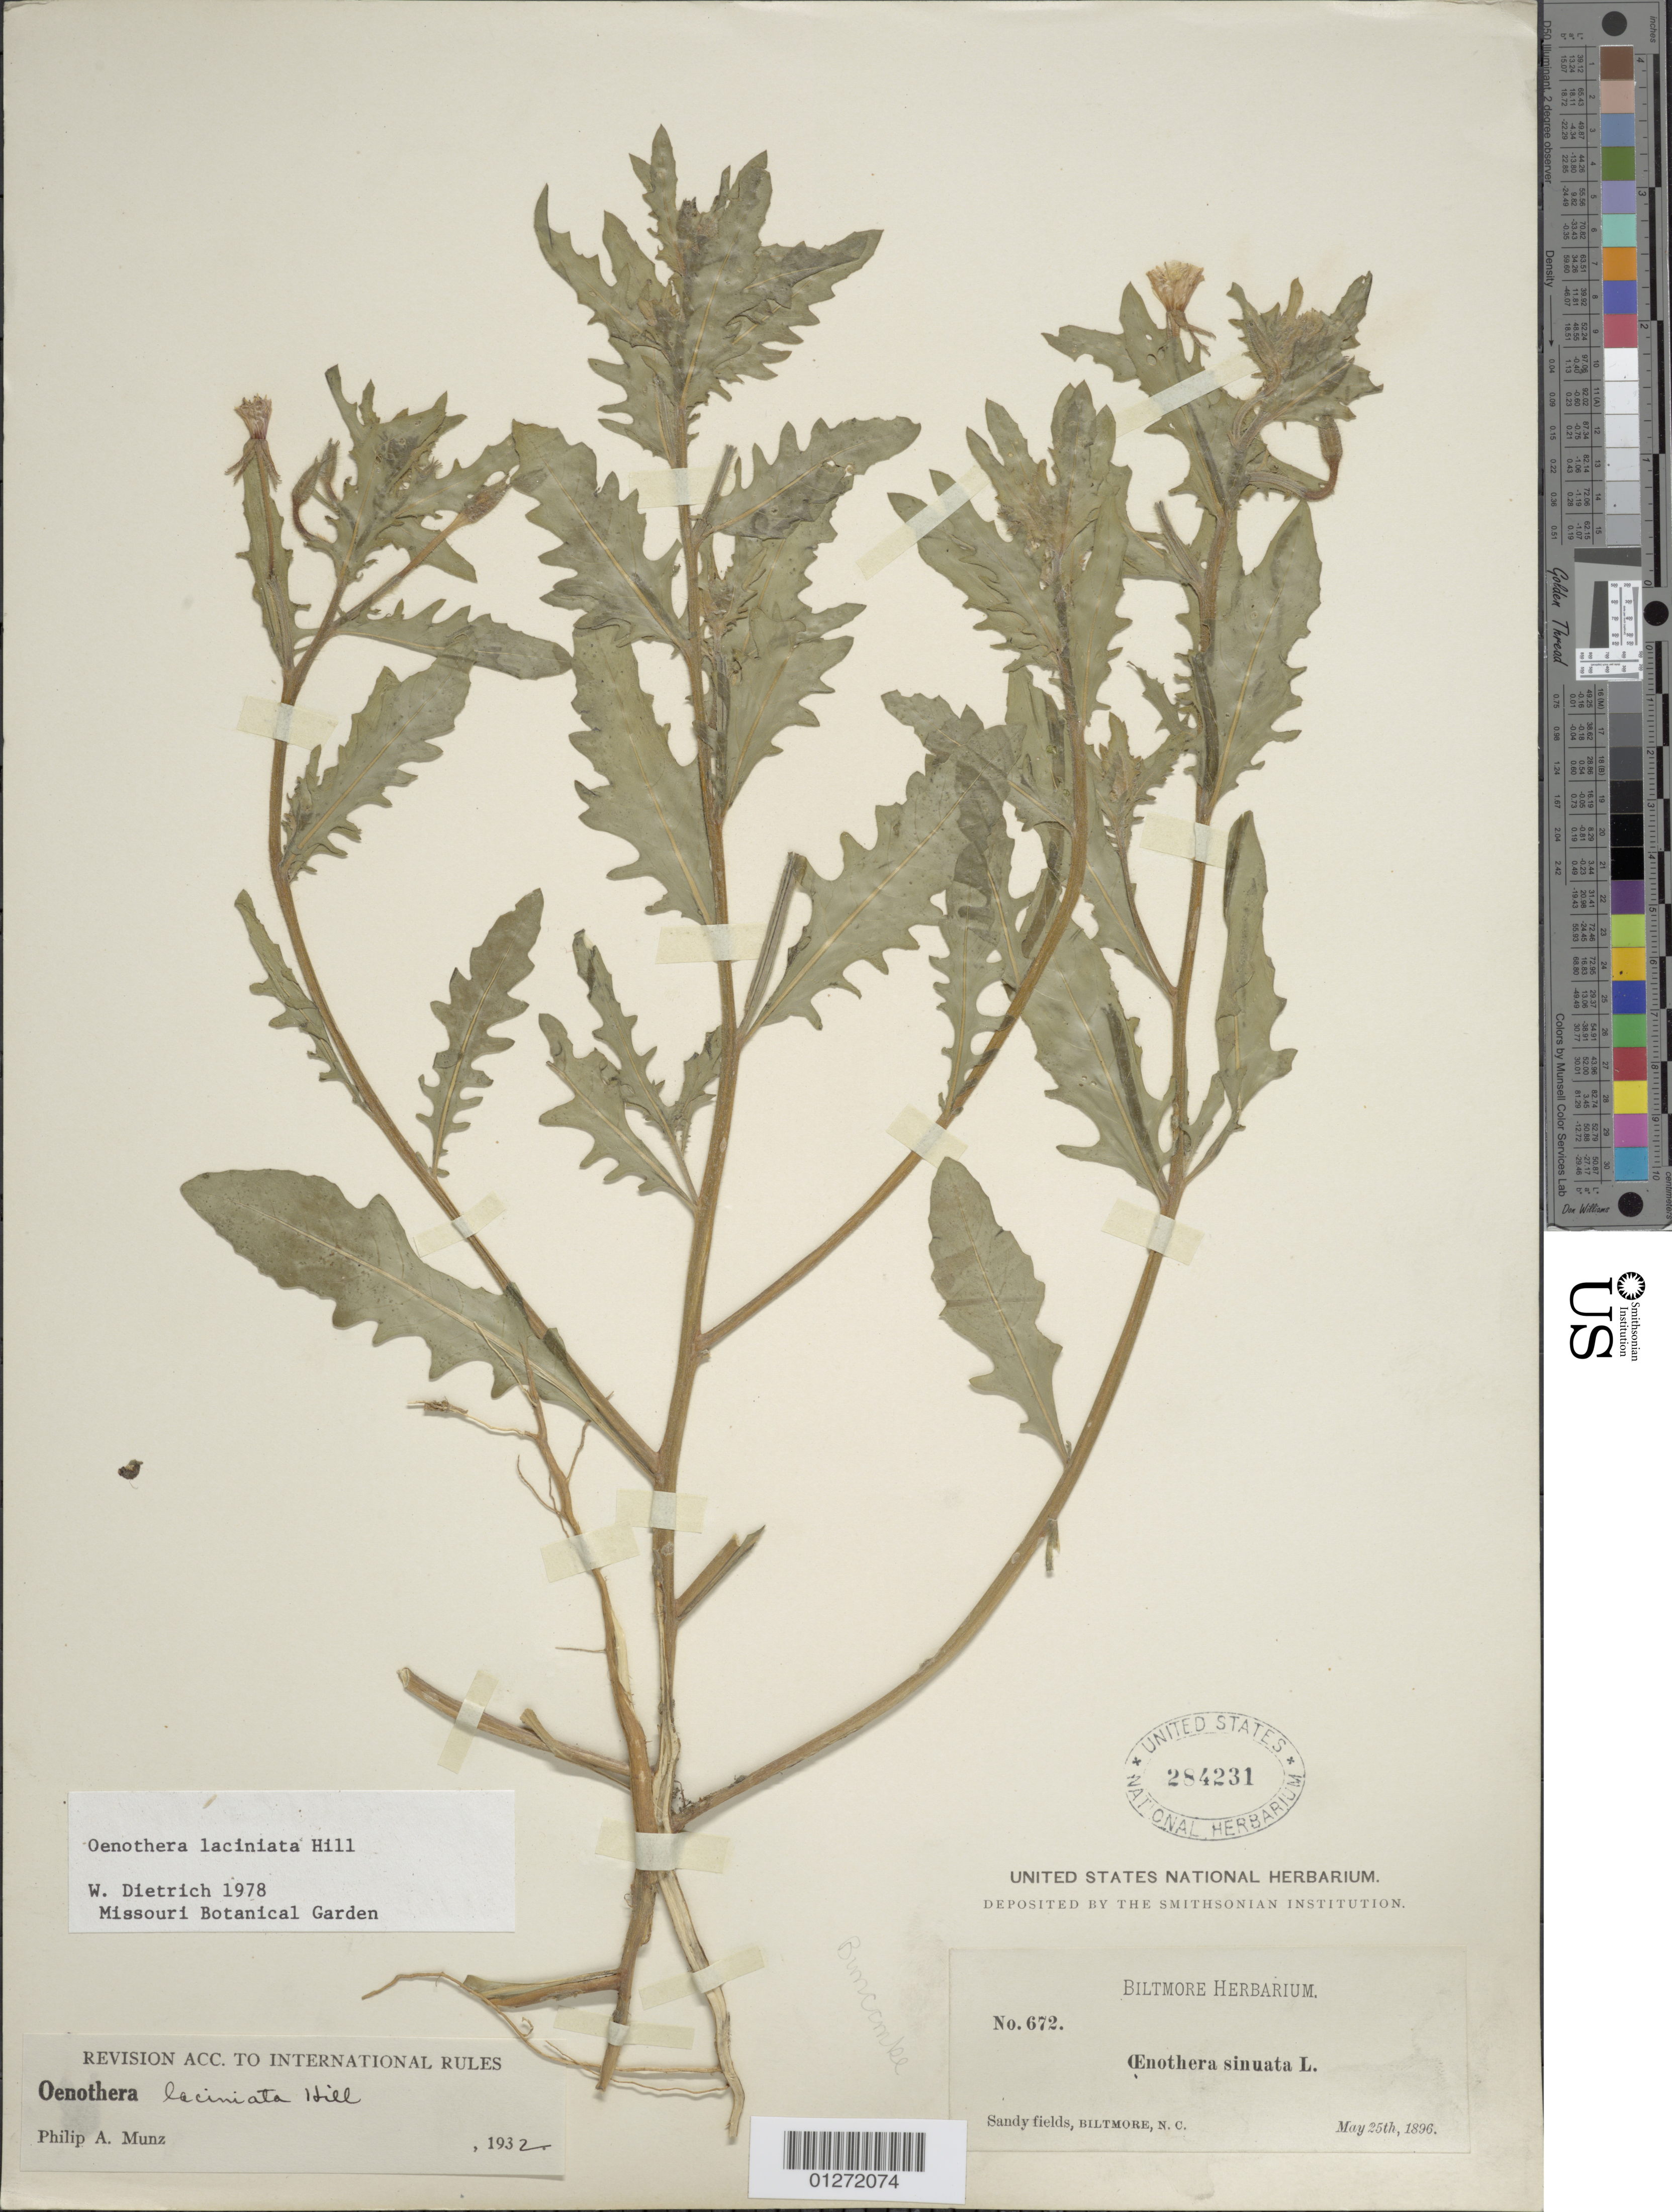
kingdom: Plantae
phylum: Tracheophyta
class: Magnoliopsida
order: Myrtales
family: Onagraceae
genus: Oenothera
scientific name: Oenothera laciniata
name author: Hill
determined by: Dietrich, W.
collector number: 672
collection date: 1896-05-25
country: United States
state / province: North Carolina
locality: Biltmore, sandy fields.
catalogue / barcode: US 284231